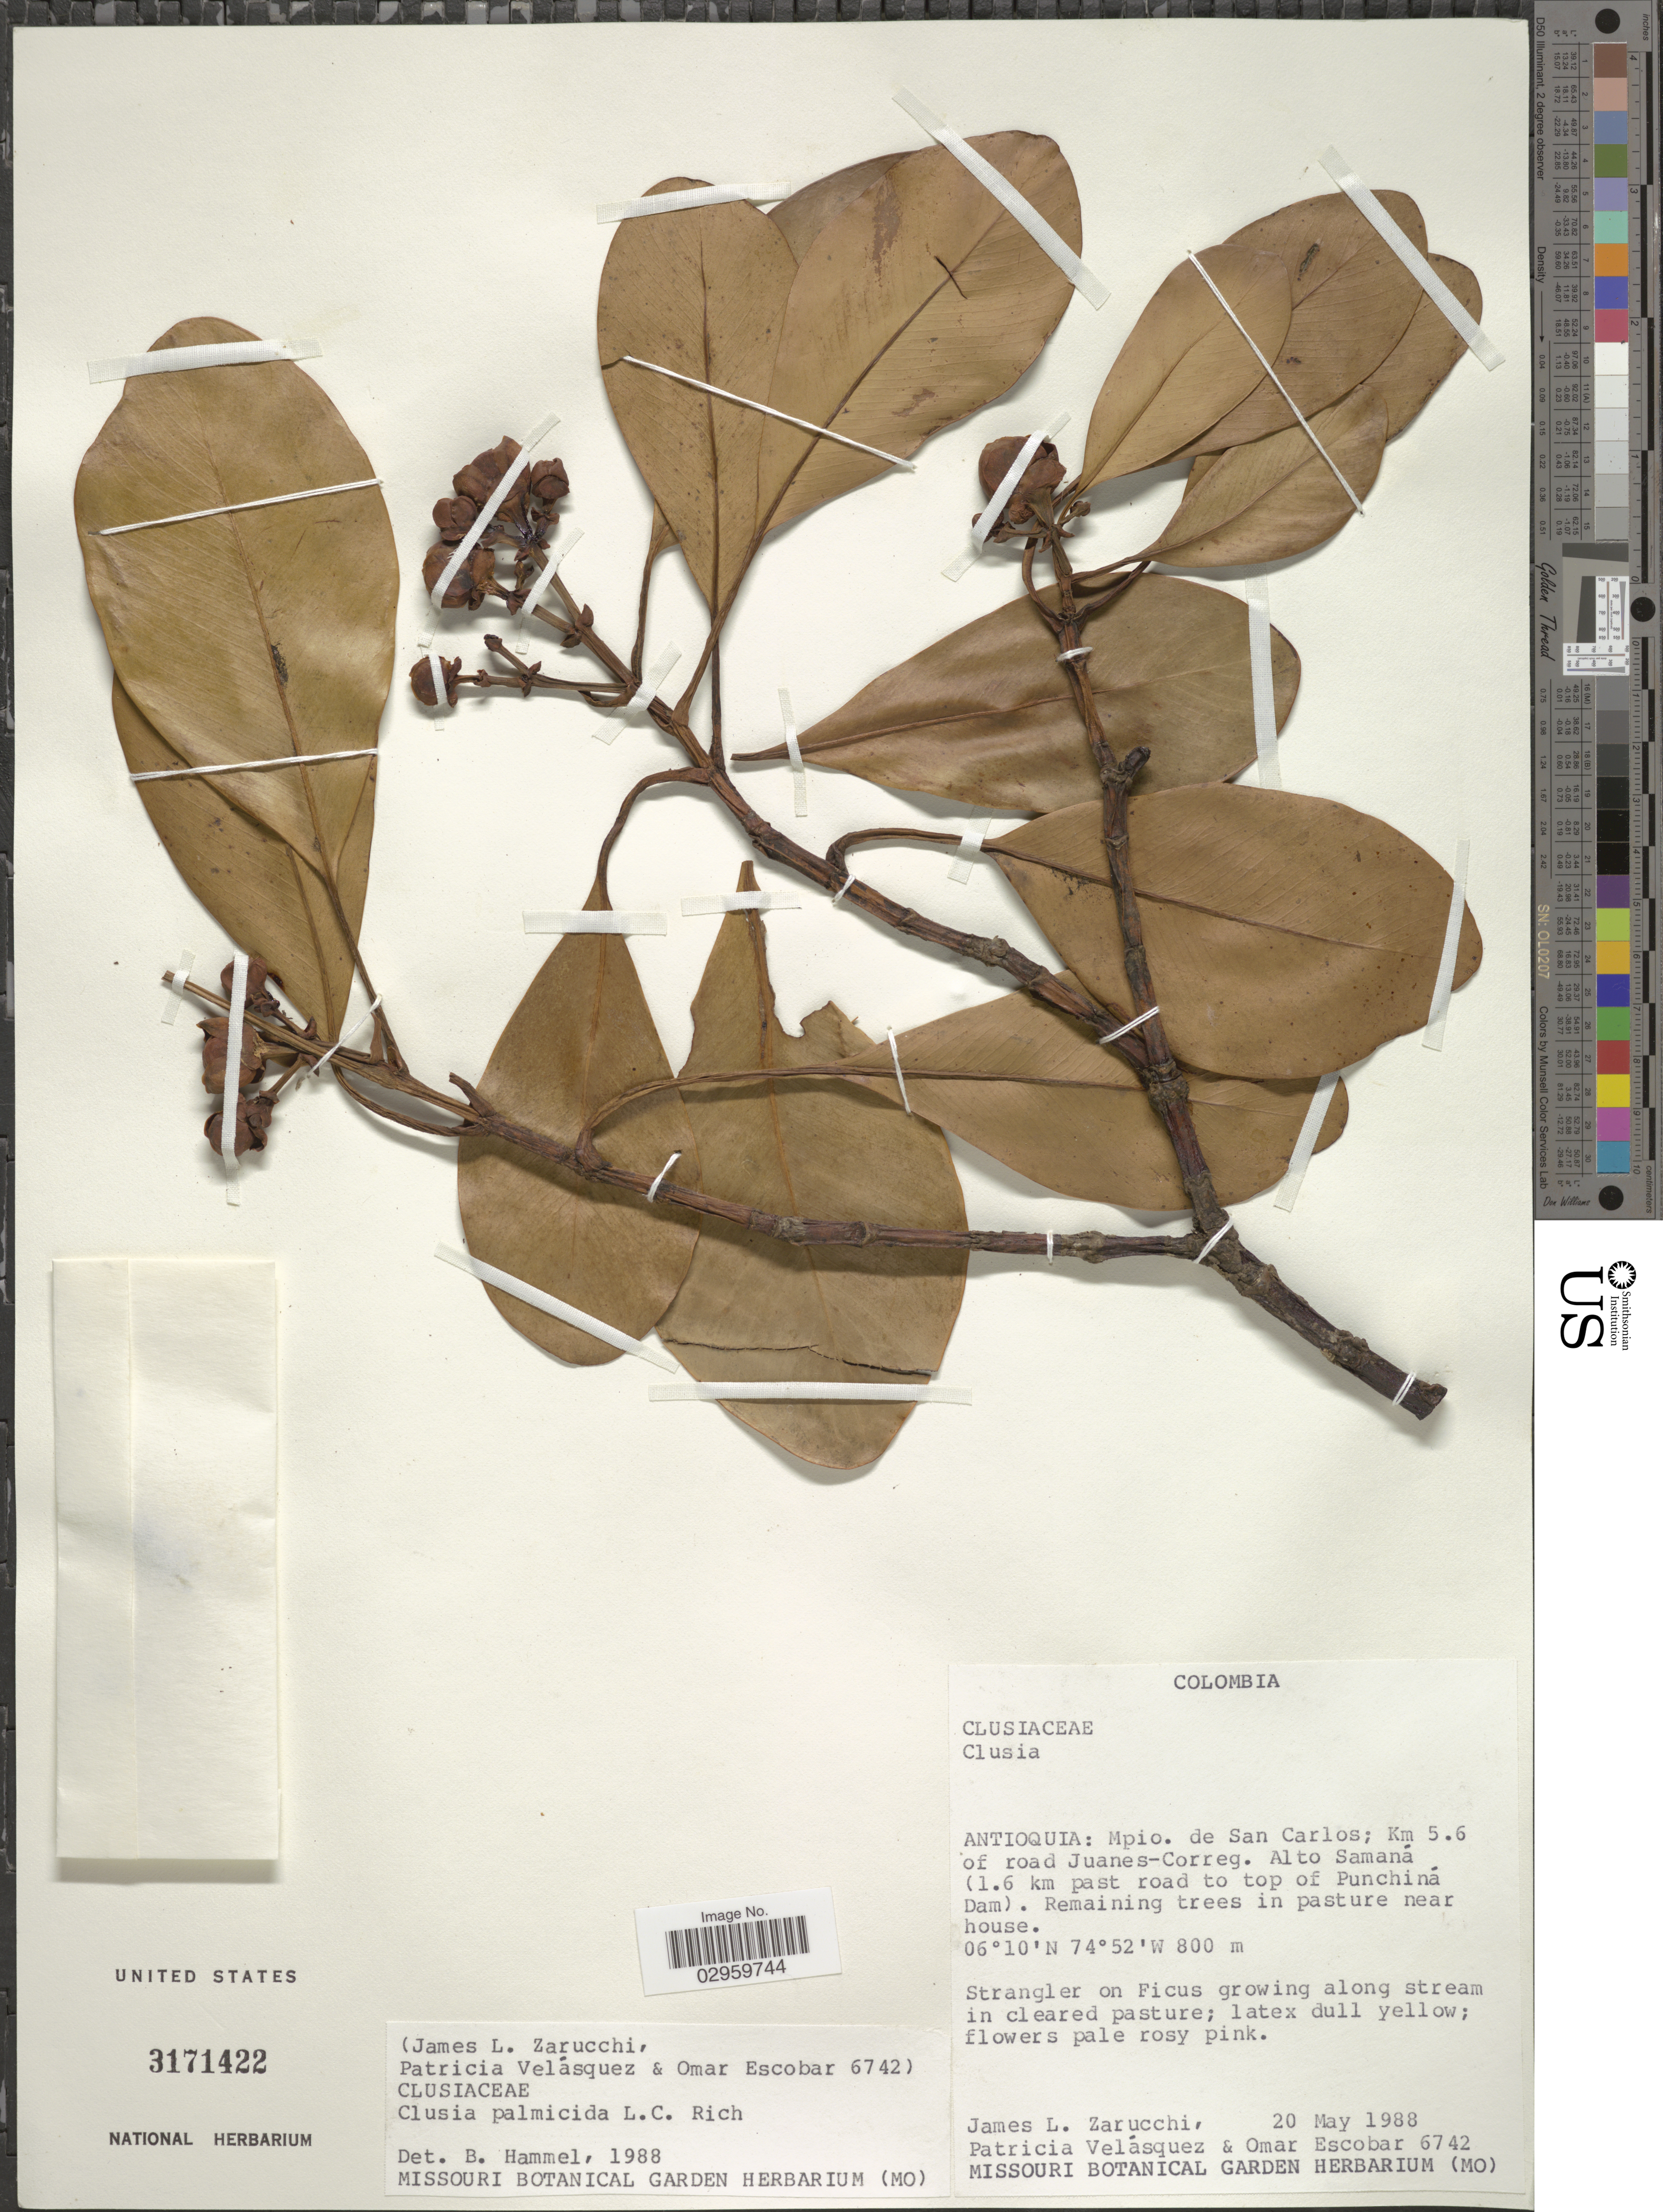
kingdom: Plantae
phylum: Tracheophyta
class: Magnoliopsida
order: Malpighiales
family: Clusiaceae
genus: Clusia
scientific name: Clusia palmicida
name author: Rich.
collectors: J. L. Zarucchi, P. Velasquez & O. D. Escobar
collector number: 6742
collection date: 1988-05-20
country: Colombia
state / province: Antioquia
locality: Mpio. de San Carlos; Km 5.6 of road Juanes-Correg. Alto Samaná (1.6 km past road to top of Punchiná Dam). Near house.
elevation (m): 800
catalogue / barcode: US 3171422